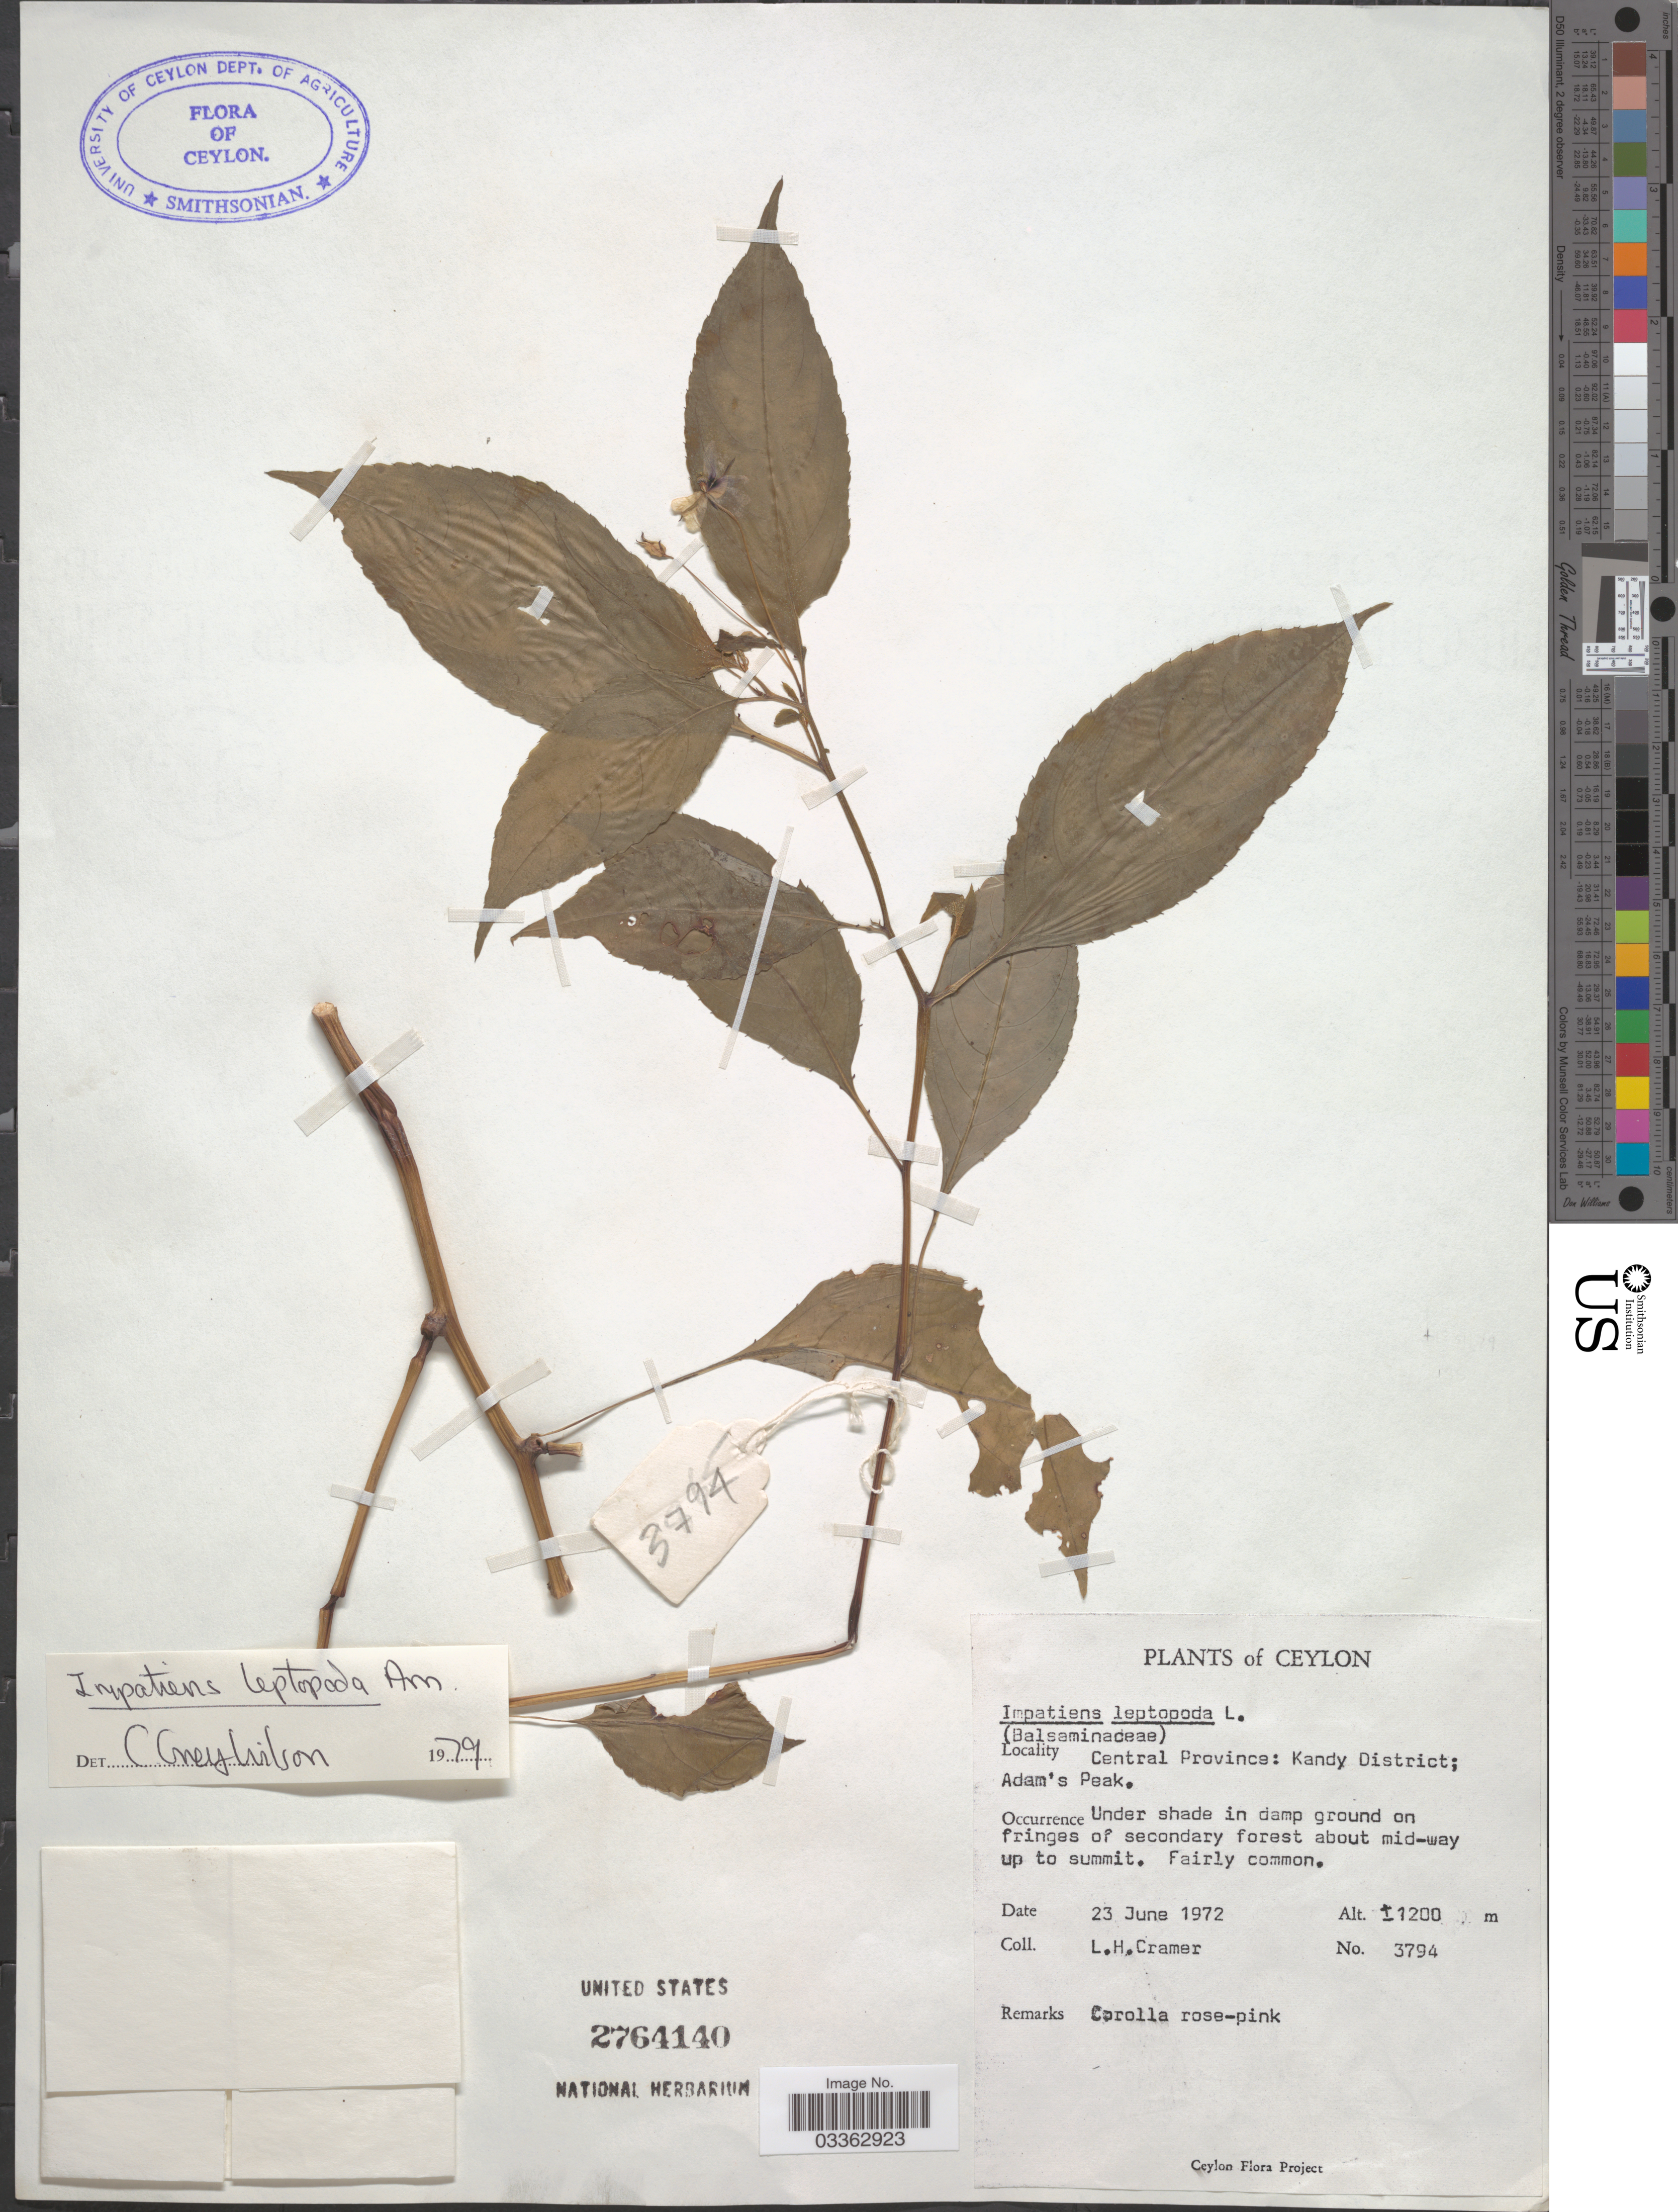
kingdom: Plantae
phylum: Tracheophyta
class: Magnoliopsida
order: Ericales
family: Balsaminaceae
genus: Impatiens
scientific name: Impatiens leptopoda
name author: Arn.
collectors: L. H. Cramer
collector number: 3794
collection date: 1972-06-23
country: Sri Lanka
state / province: Central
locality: Ceylon. Kandy District; Adam's Peak.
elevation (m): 1200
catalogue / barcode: US 2764140